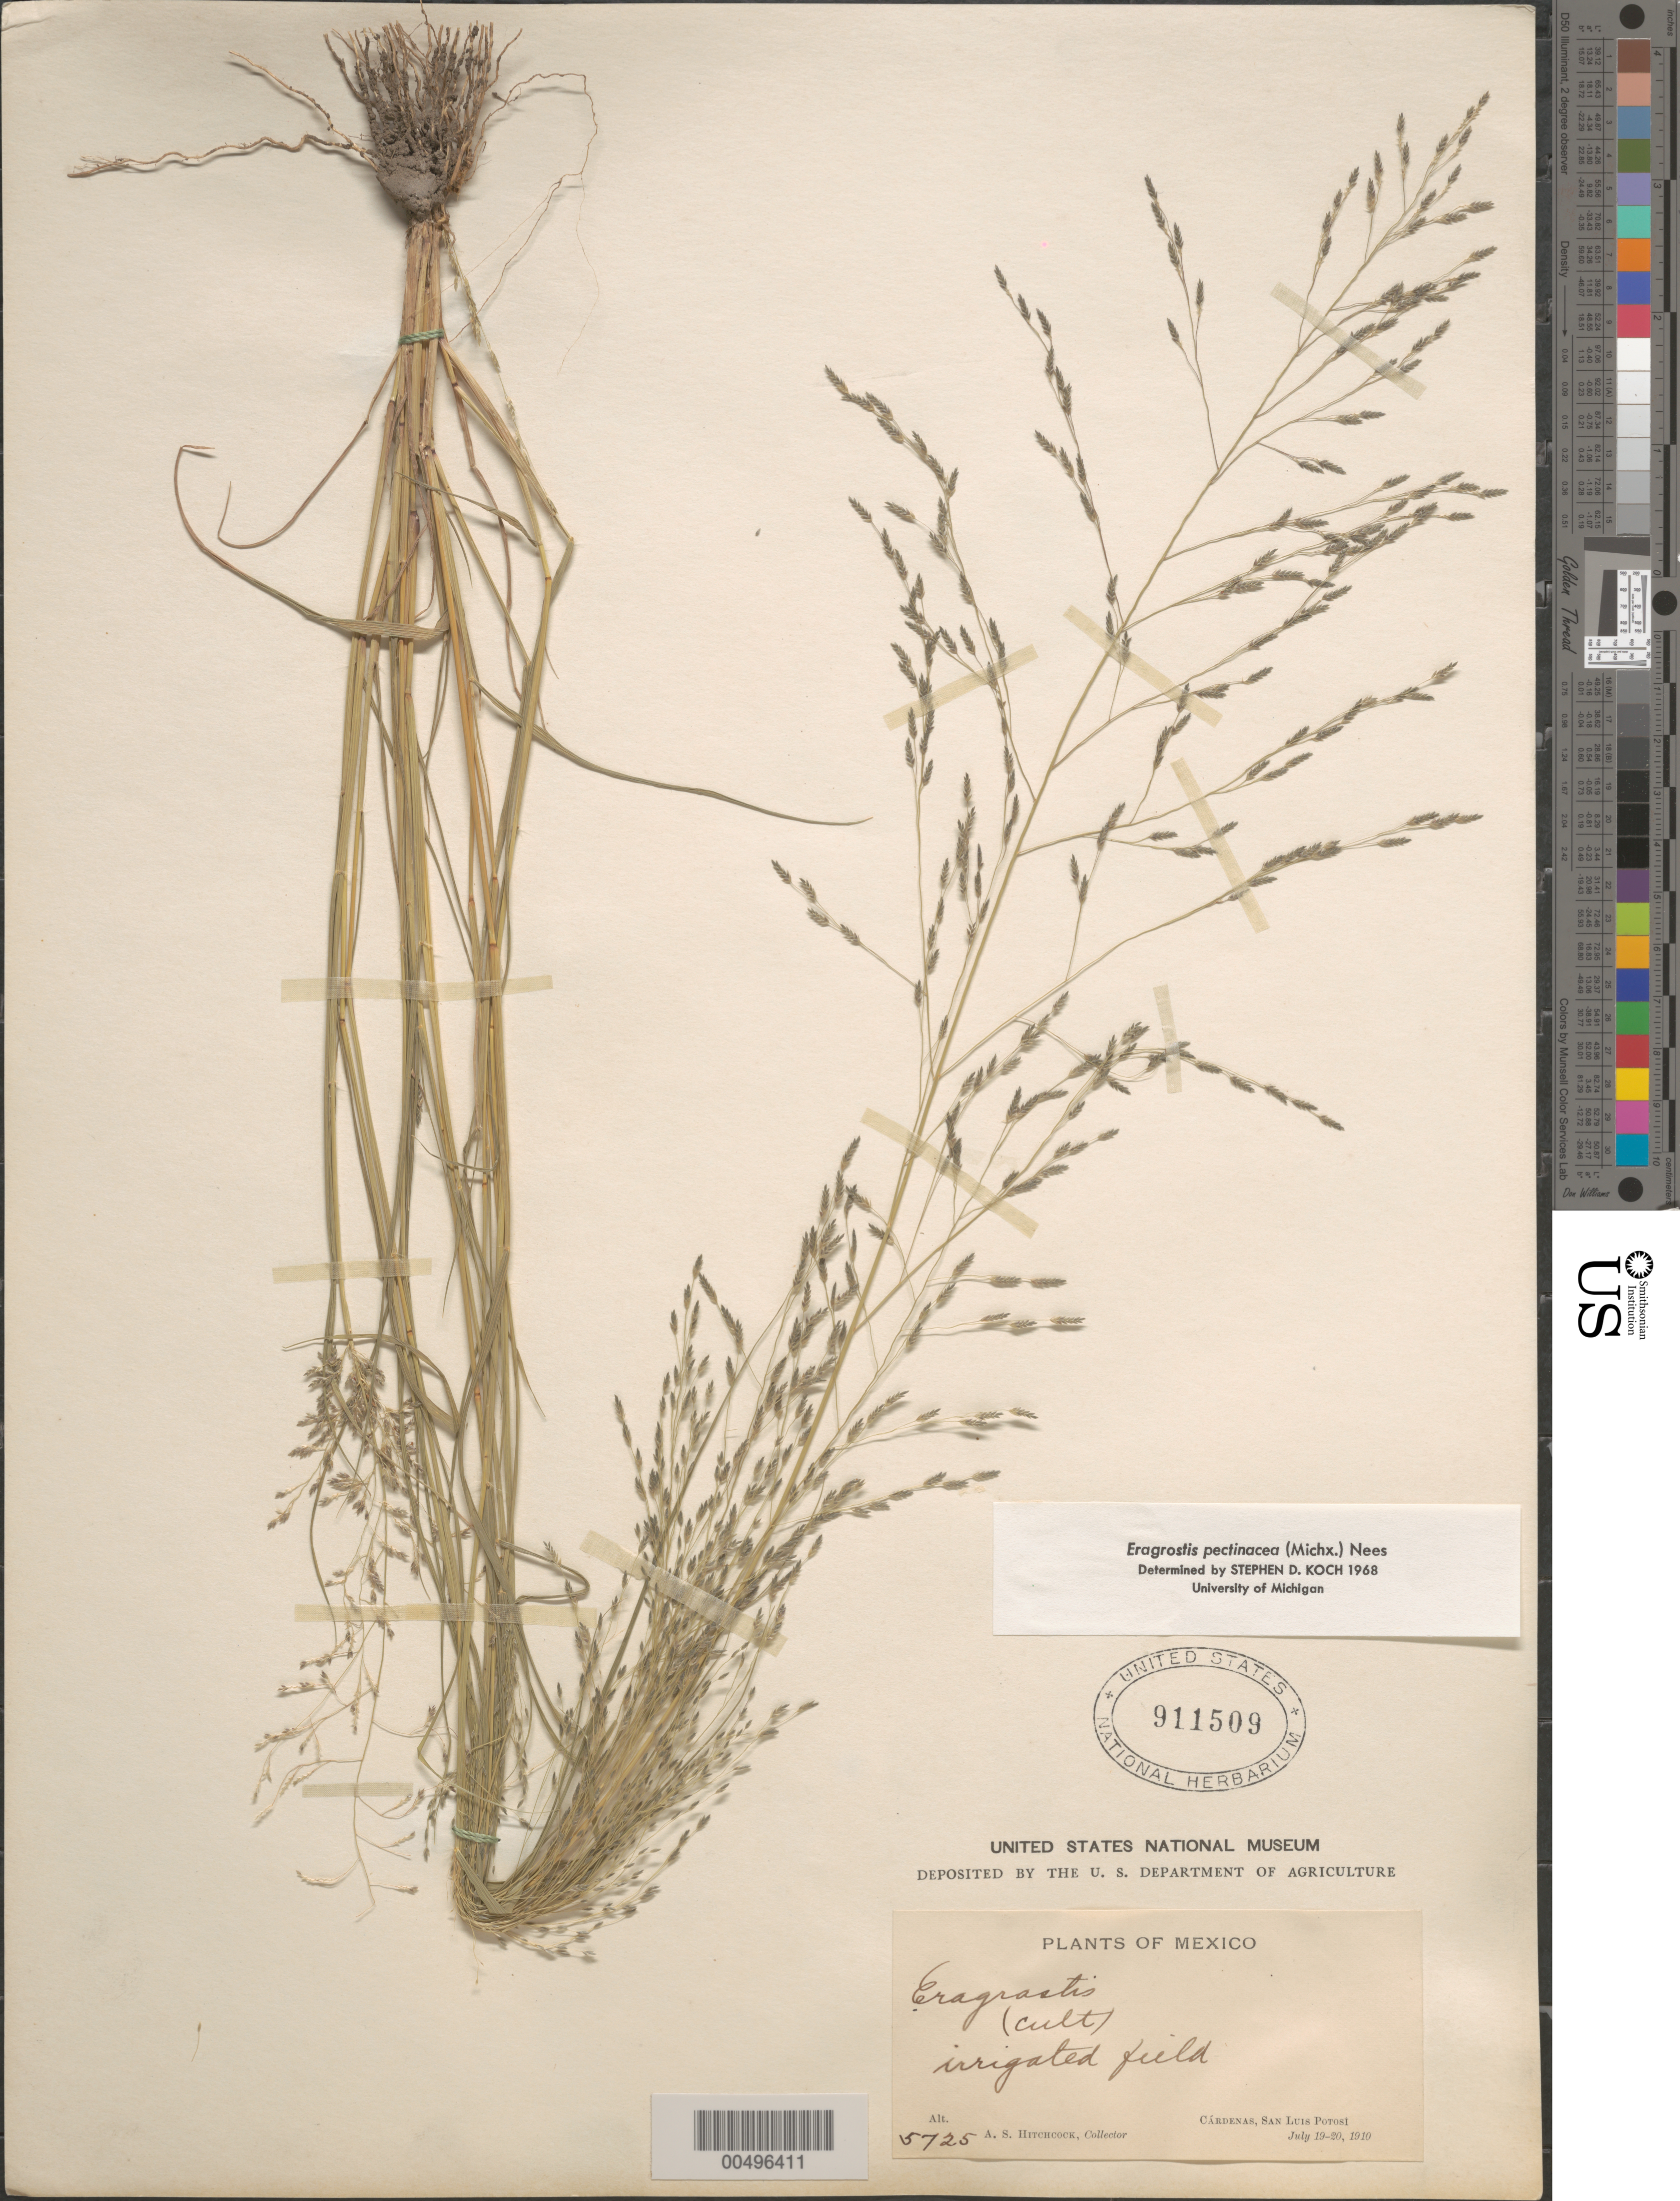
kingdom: Plantae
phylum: Tracheophyta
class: Liliopsida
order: Poales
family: Poaceae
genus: Eragrostis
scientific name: Eragrostis pectinacea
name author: (Michx.) Nees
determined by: Koch, S. D.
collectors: A. S. Hitchcock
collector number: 5725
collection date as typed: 19 Jul 1910 to 20 Jul 1910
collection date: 1910-07-19/1910-07-20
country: Mexico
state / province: San Luis Potosi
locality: Cárdenas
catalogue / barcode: US 911509